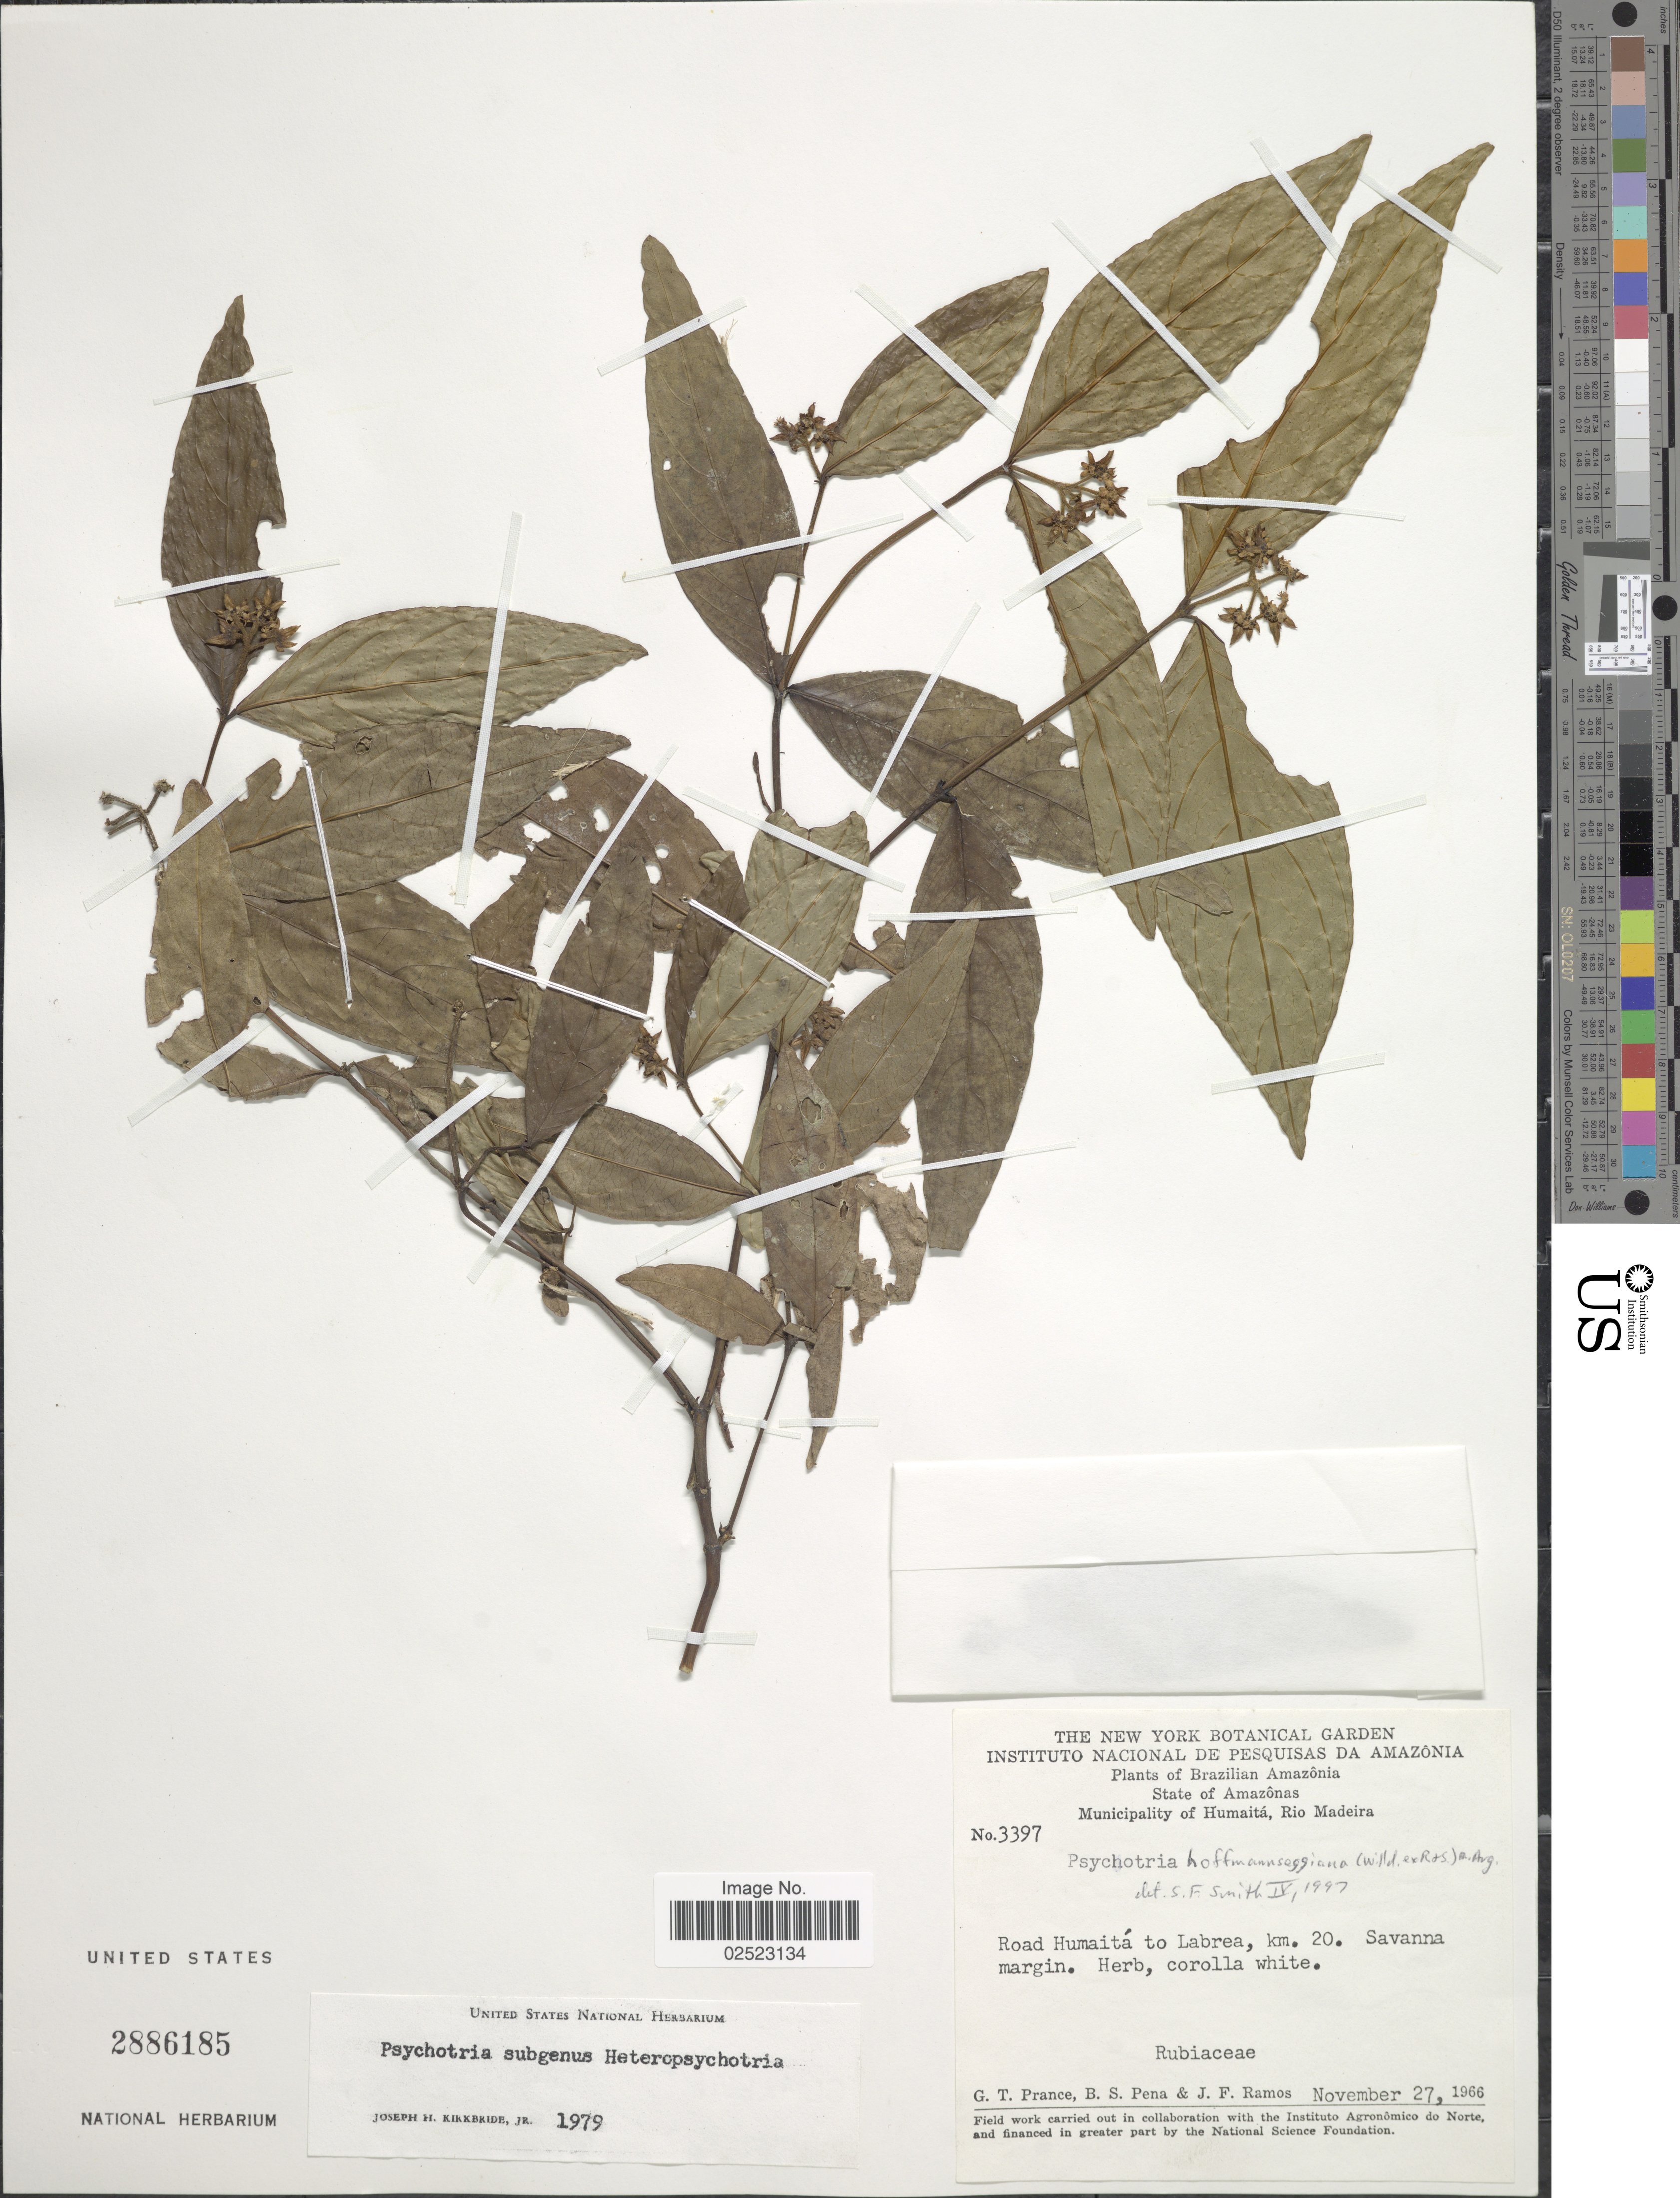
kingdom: Plantae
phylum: Tracheophyta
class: Magnoliopsida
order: Gentianales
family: Rubiaceae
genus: Psychotria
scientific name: Psychotria hoffmannseggiana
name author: (Willd. ex Roem. & Schult.) Müll. Arg.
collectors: G. T. Prance, B. S. Pena & J. F. Ramos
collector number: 3397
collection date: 1966-11-27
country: Colombia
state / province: Amazônas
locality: Brazilian Amazonia, Municipality of Humaita, Rio Madeira, road Humaita to Labrea, km. 20, Savanna margin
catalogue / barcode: US 2886185